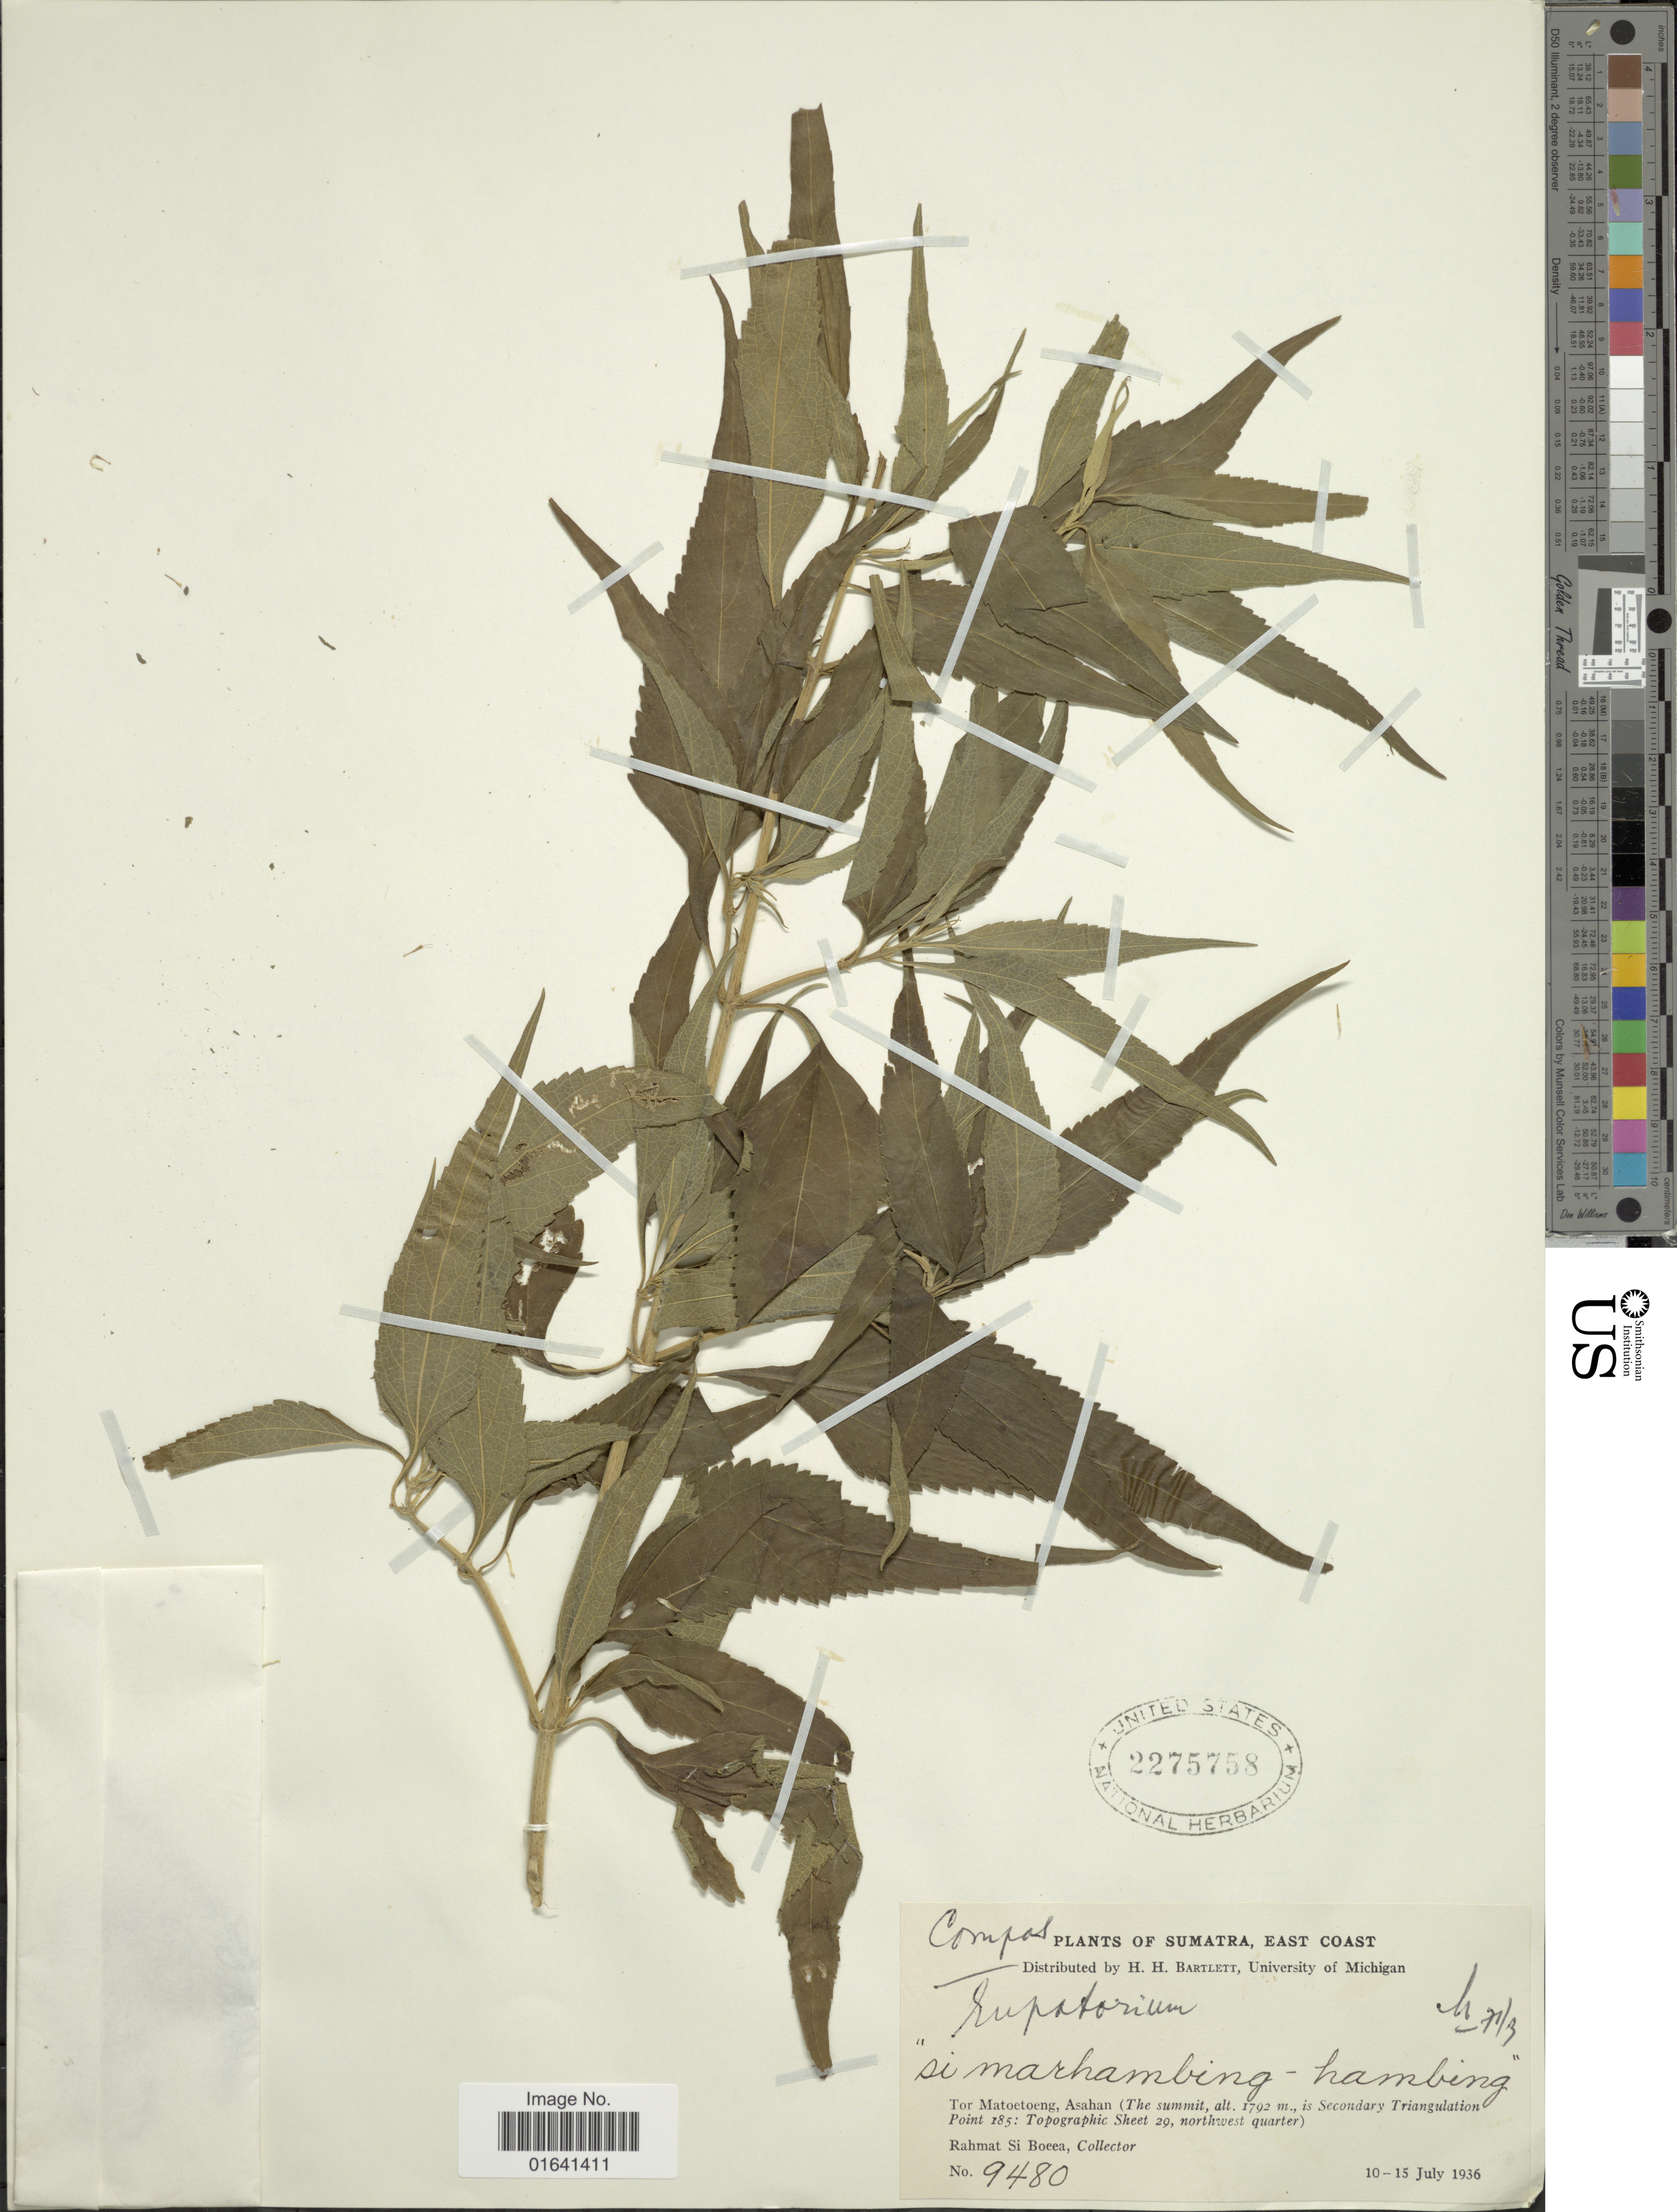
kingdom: Plantae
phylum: Tracheophyta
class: Magnoliopsida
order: Asterales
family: Asteraceae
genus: Austroeupatorium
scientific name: Austroeupatorium inulaefolium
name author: (Kunth) R.M. King & H. Rob.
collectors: Rahmat Si Boeea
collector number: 9480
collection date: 1936-07-10/1936-07-15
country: Indonesia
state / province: Sumatra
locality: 'Si Marhambing - Hambing', Tor Matoetoeng, Asahan (The summit is Secondary Triangulation Point 185: Topographic Sheet 29, northwest quarter)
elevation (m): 1792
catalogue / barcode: US 2275758